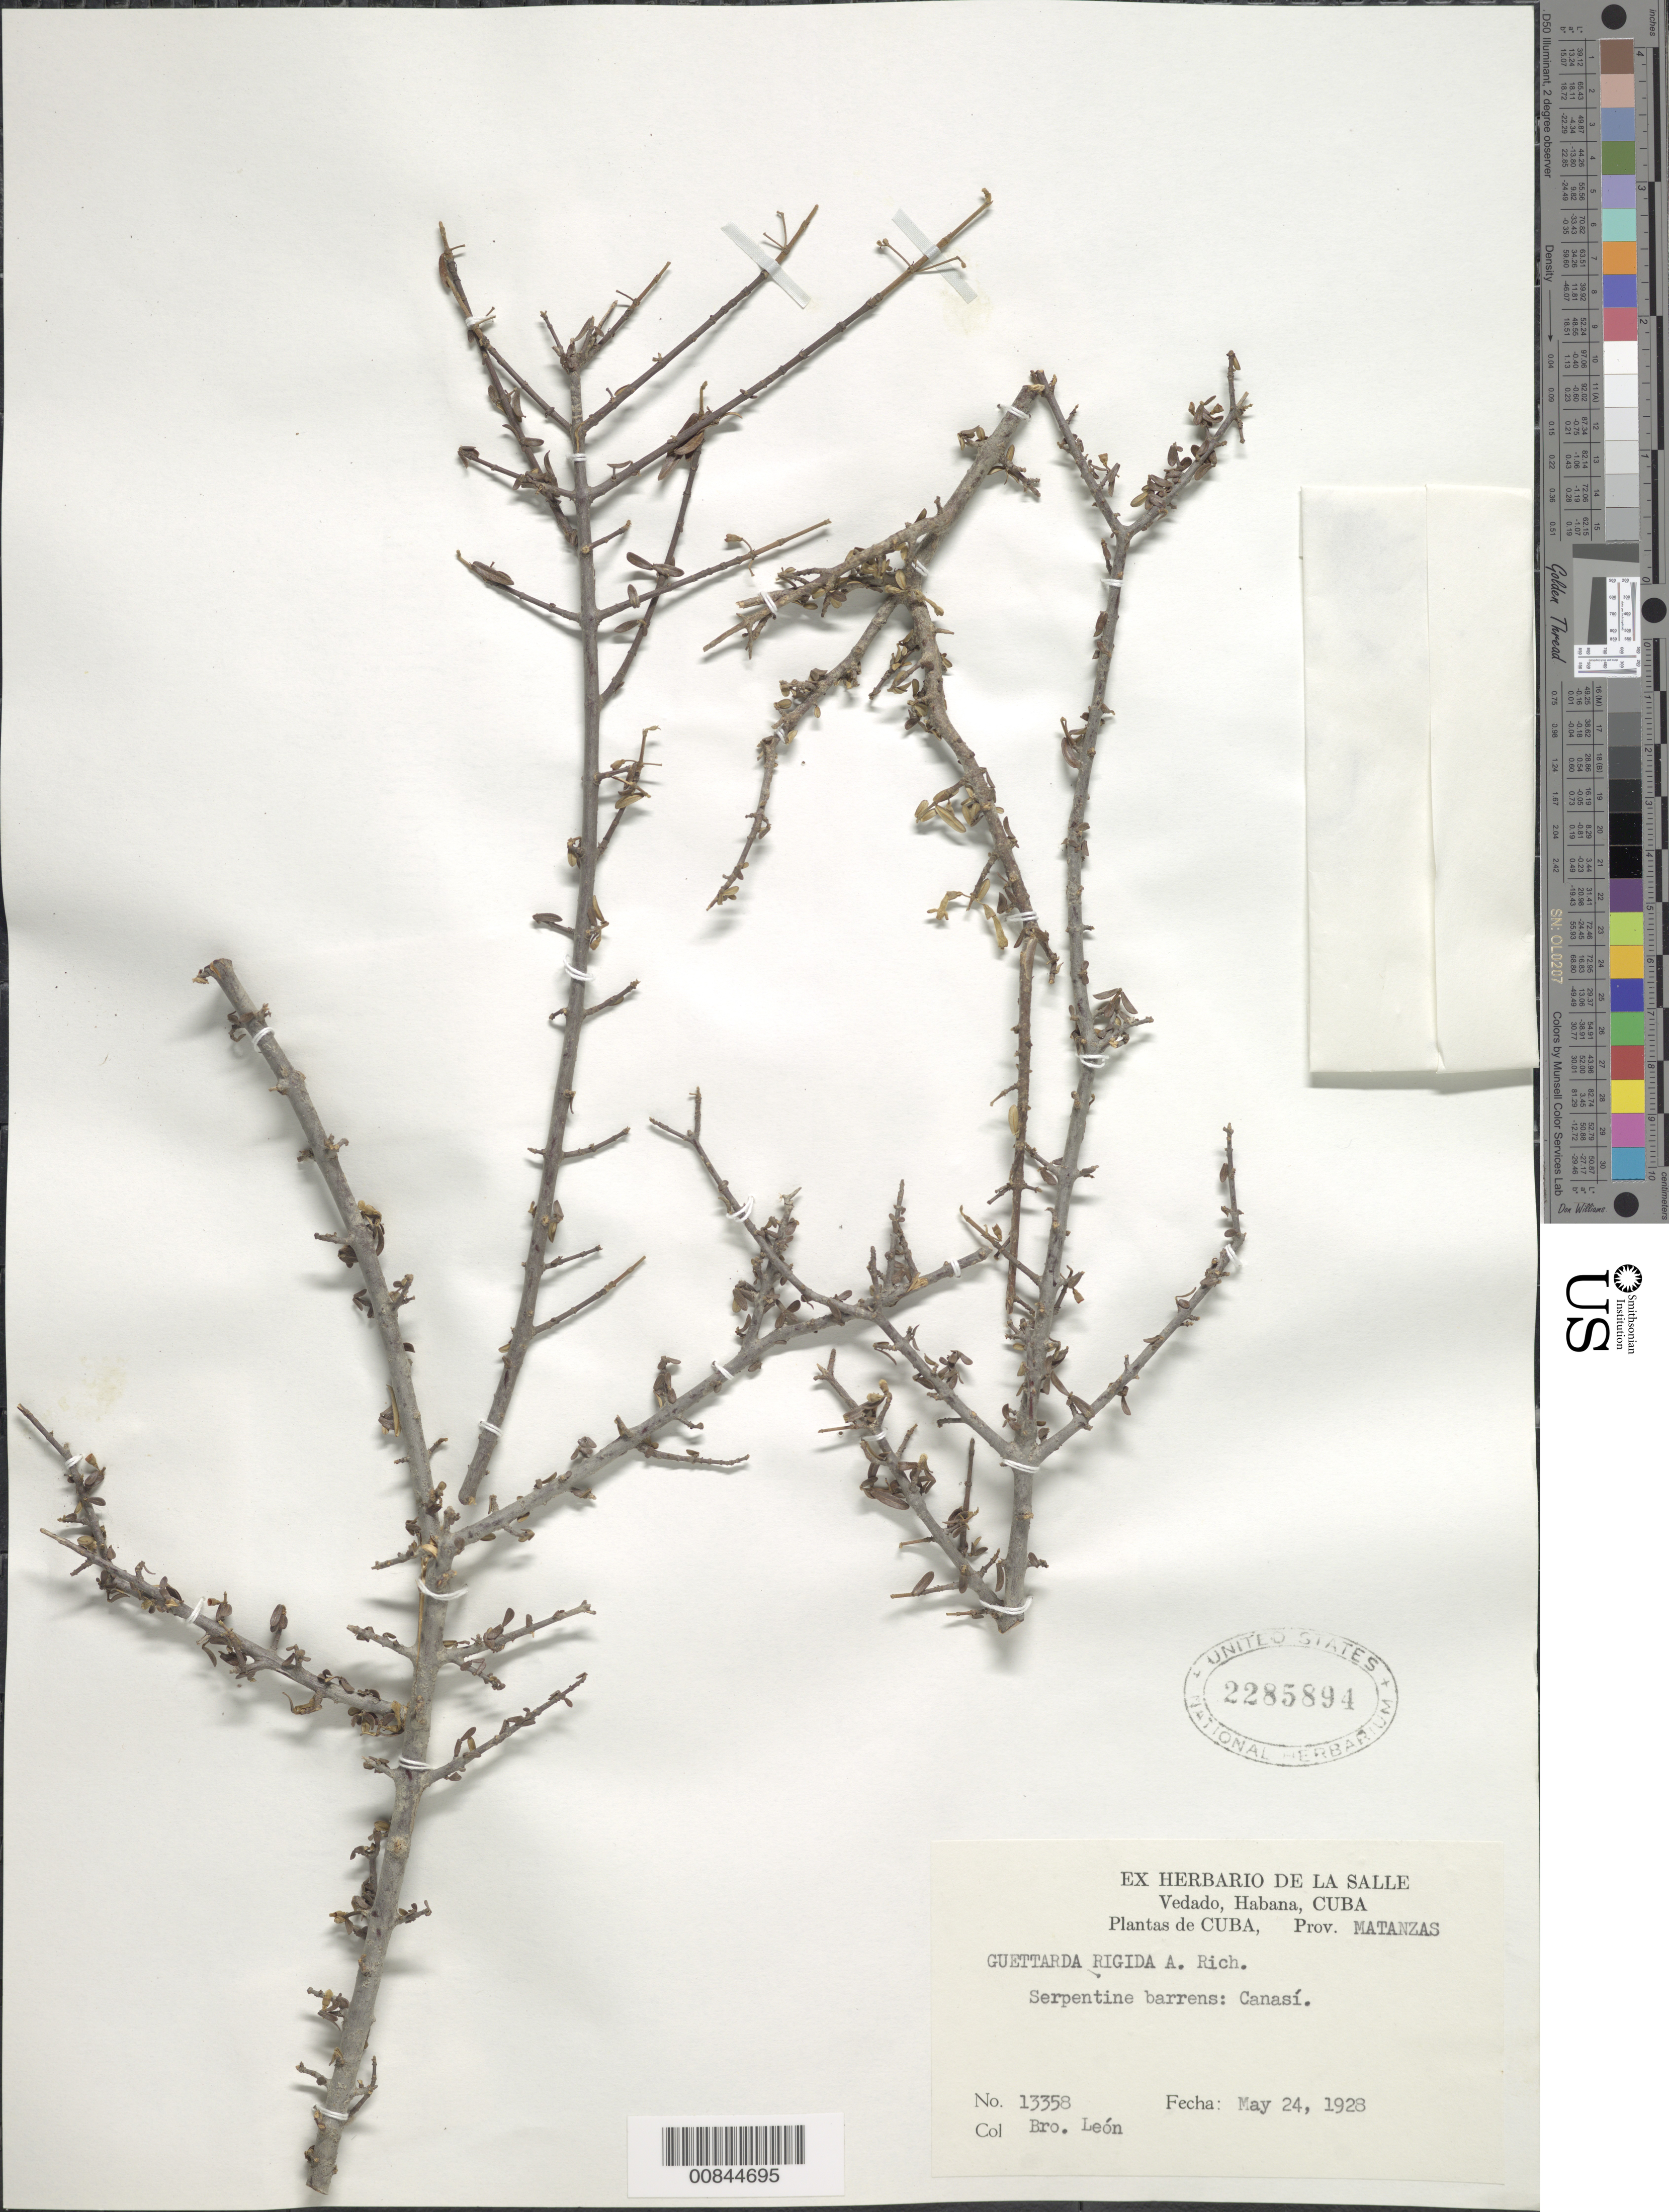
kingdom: Plantae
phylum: Tracheophyta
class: Magnoliopsida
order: Gentianales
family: Rubiaceae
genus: Guettarda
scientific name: Guettarda rigida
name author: A. Rich.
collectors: Bro. León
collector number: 13358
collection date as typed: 24 May 1928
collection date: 1928-05-24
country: Cuba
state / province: Matanzas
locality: Canasí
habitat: Serpentine barrens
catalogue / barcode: US 2285894